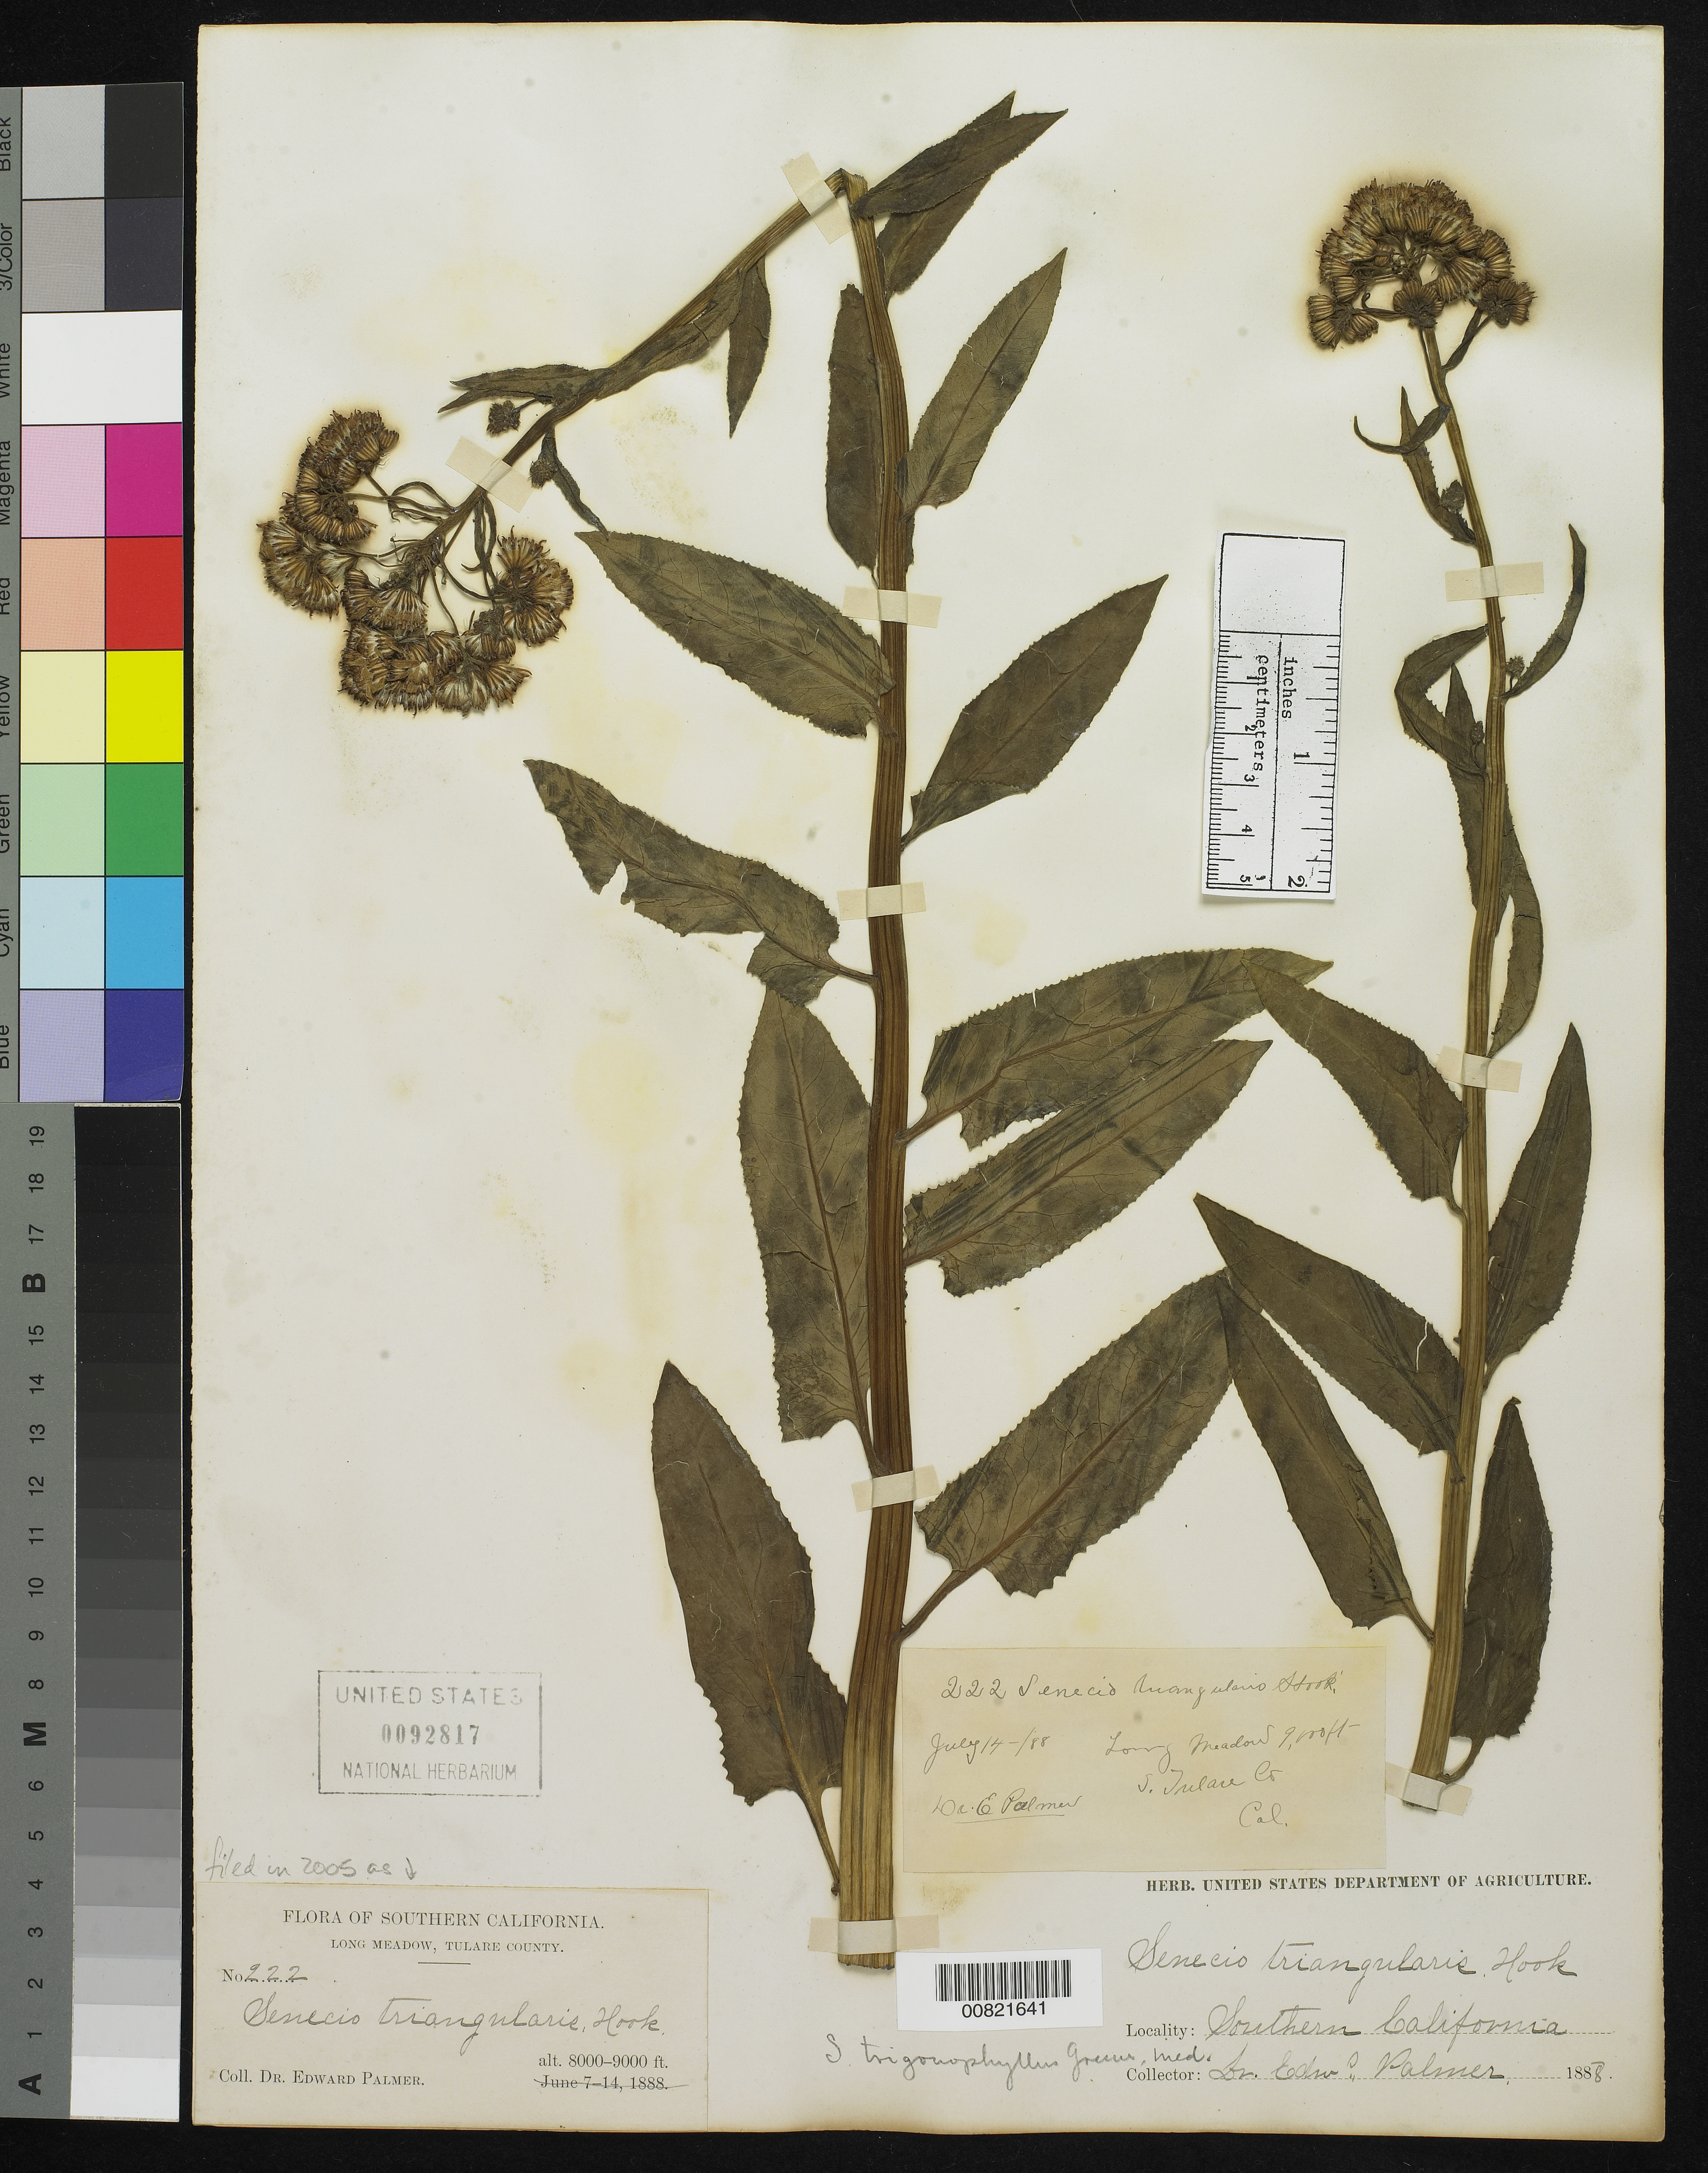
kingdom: Plantae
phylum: Tracheophyta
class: Magnoliopsida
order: Asterales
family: Asteraceae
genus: Senecio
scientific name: Senecio triangularis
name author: Hook.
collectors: E. Palmer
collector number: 222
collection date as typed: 14 Jul 1888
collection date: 1888-07-14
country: United States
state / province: California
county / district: Tulare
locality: Long Meadow, Tulare County, California.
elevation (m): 2743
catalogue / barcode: US 92817